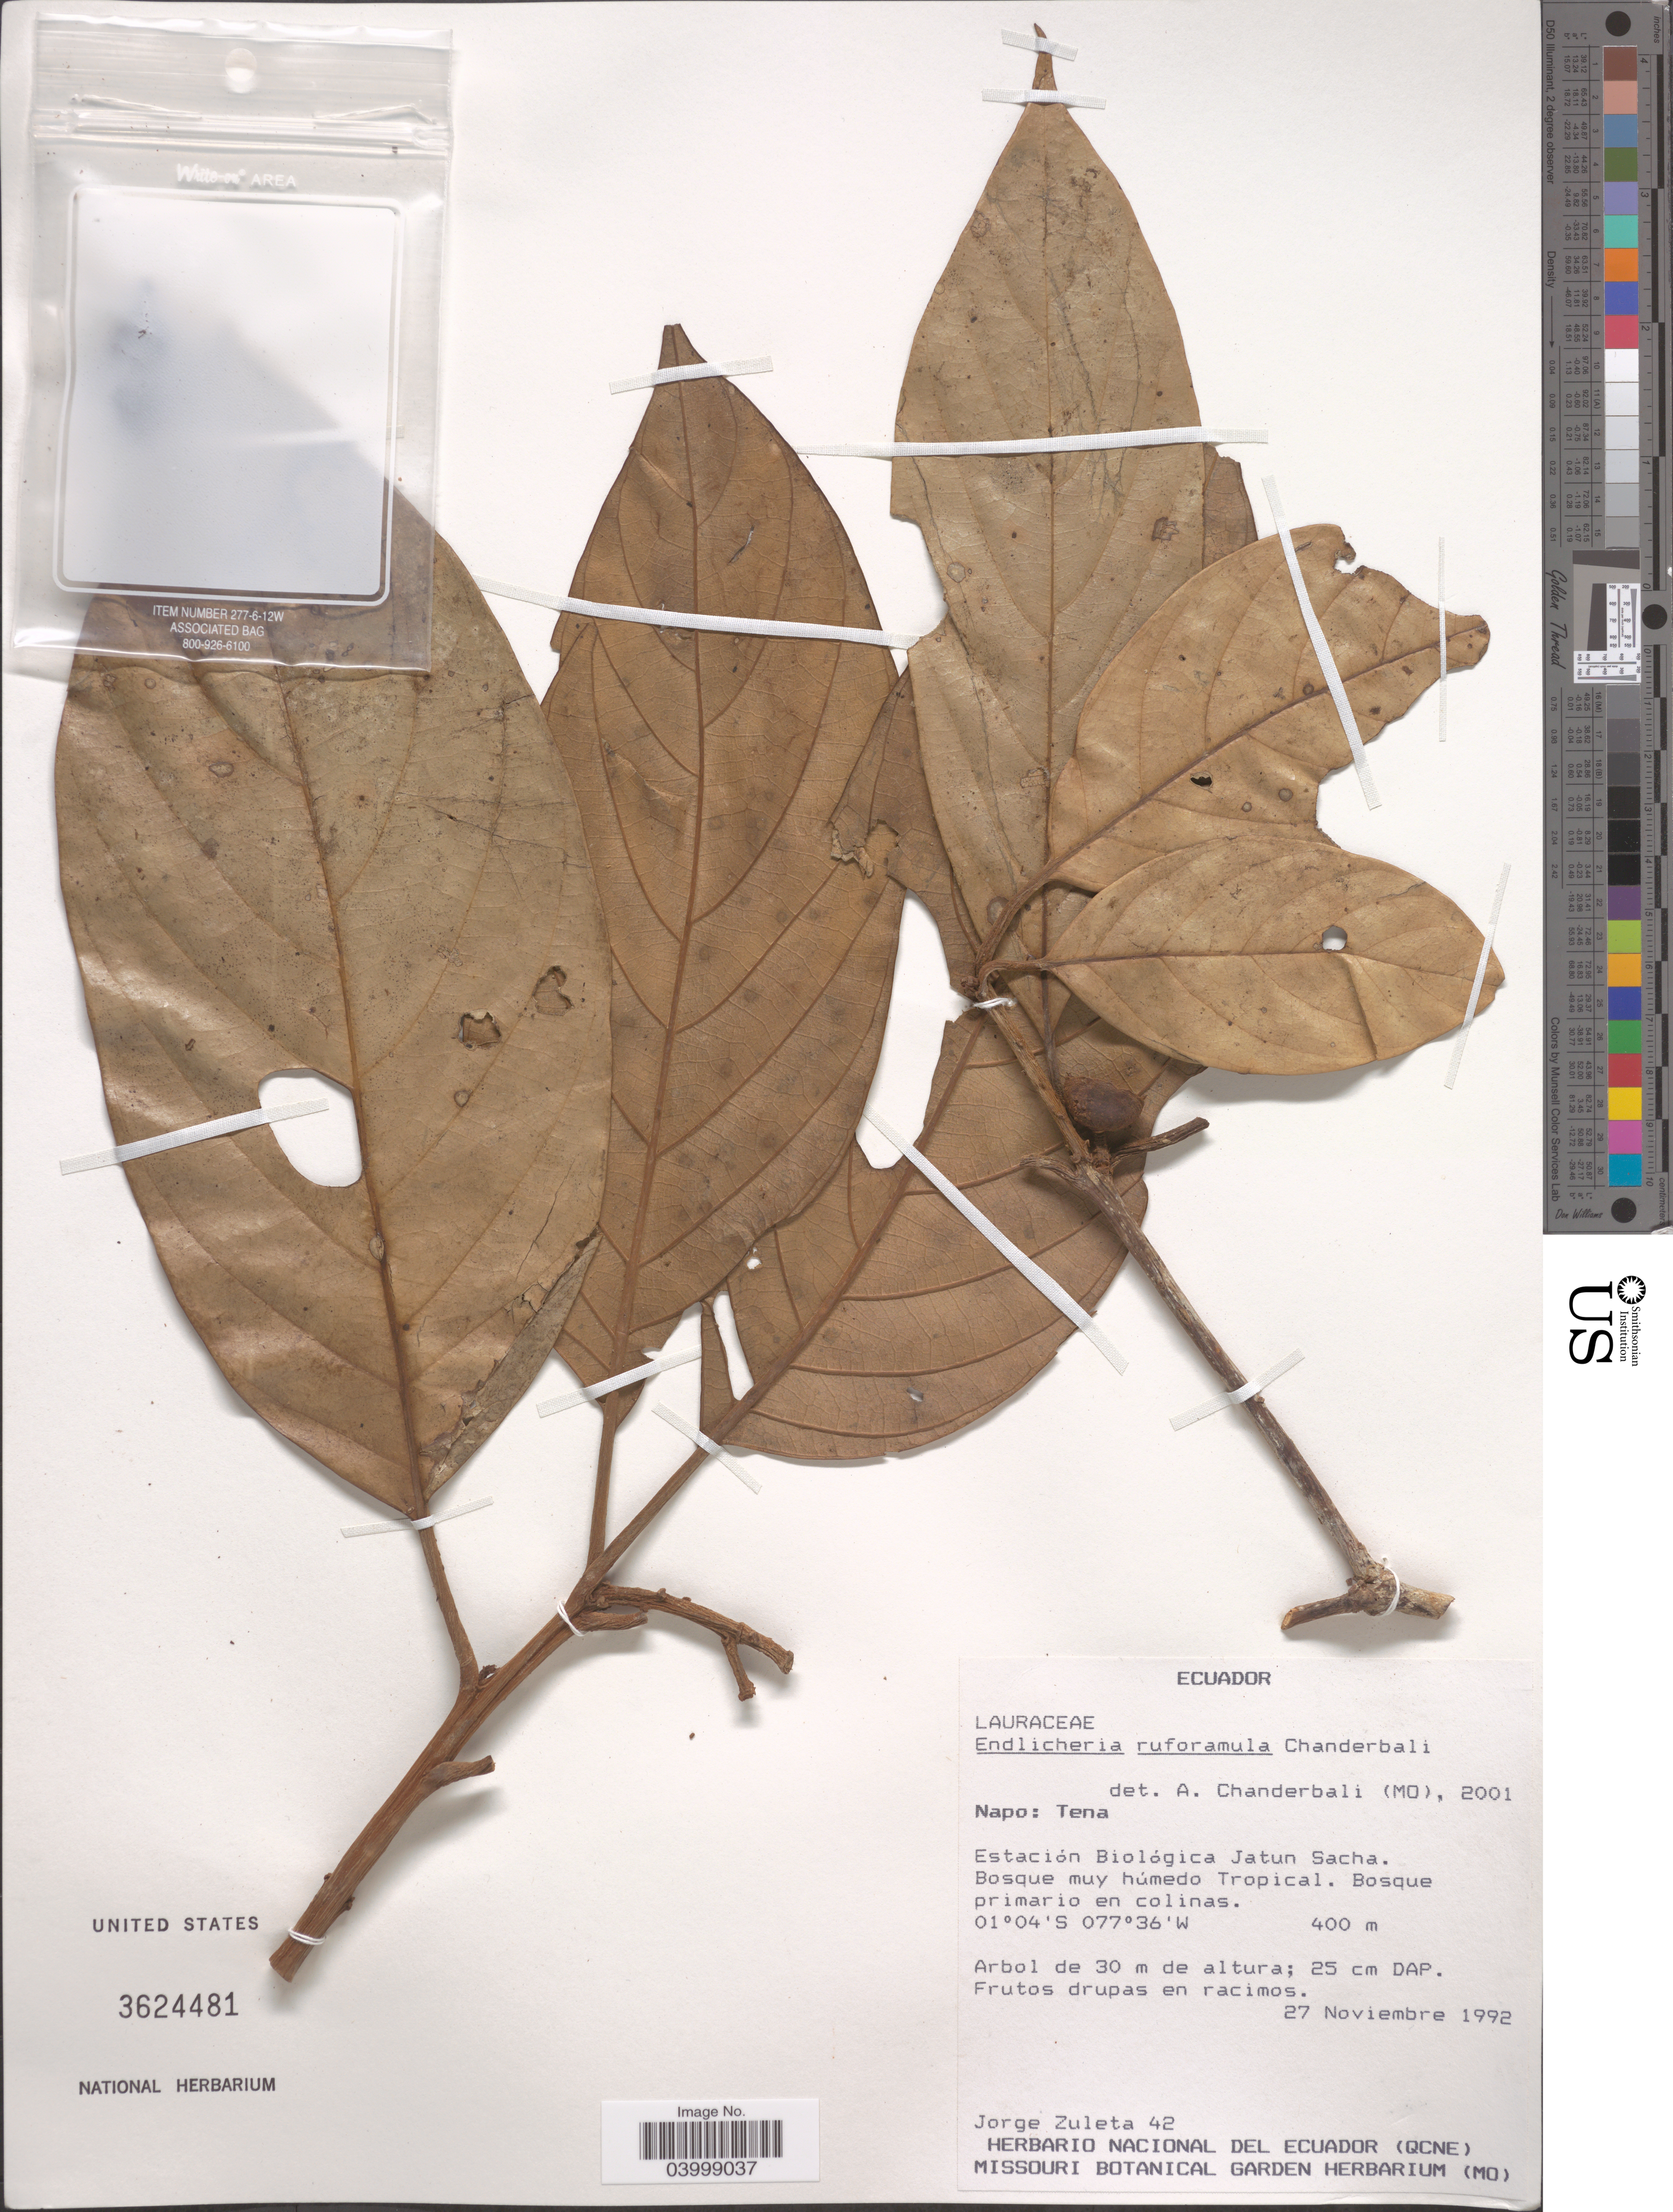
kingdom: Plantae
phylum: Tracheophyta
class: Magnoliopsida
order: Laurales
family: Lauraceae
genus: Endlicheria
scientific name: Endlicheria ruforamula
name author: Chanderb.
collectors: J. Zuleta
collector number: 42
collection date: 1992-11-27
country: Ecuador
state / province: Napo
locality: Tena. Estación Biológica Jatun Sacha.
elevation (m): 400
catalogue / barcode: US 3624481